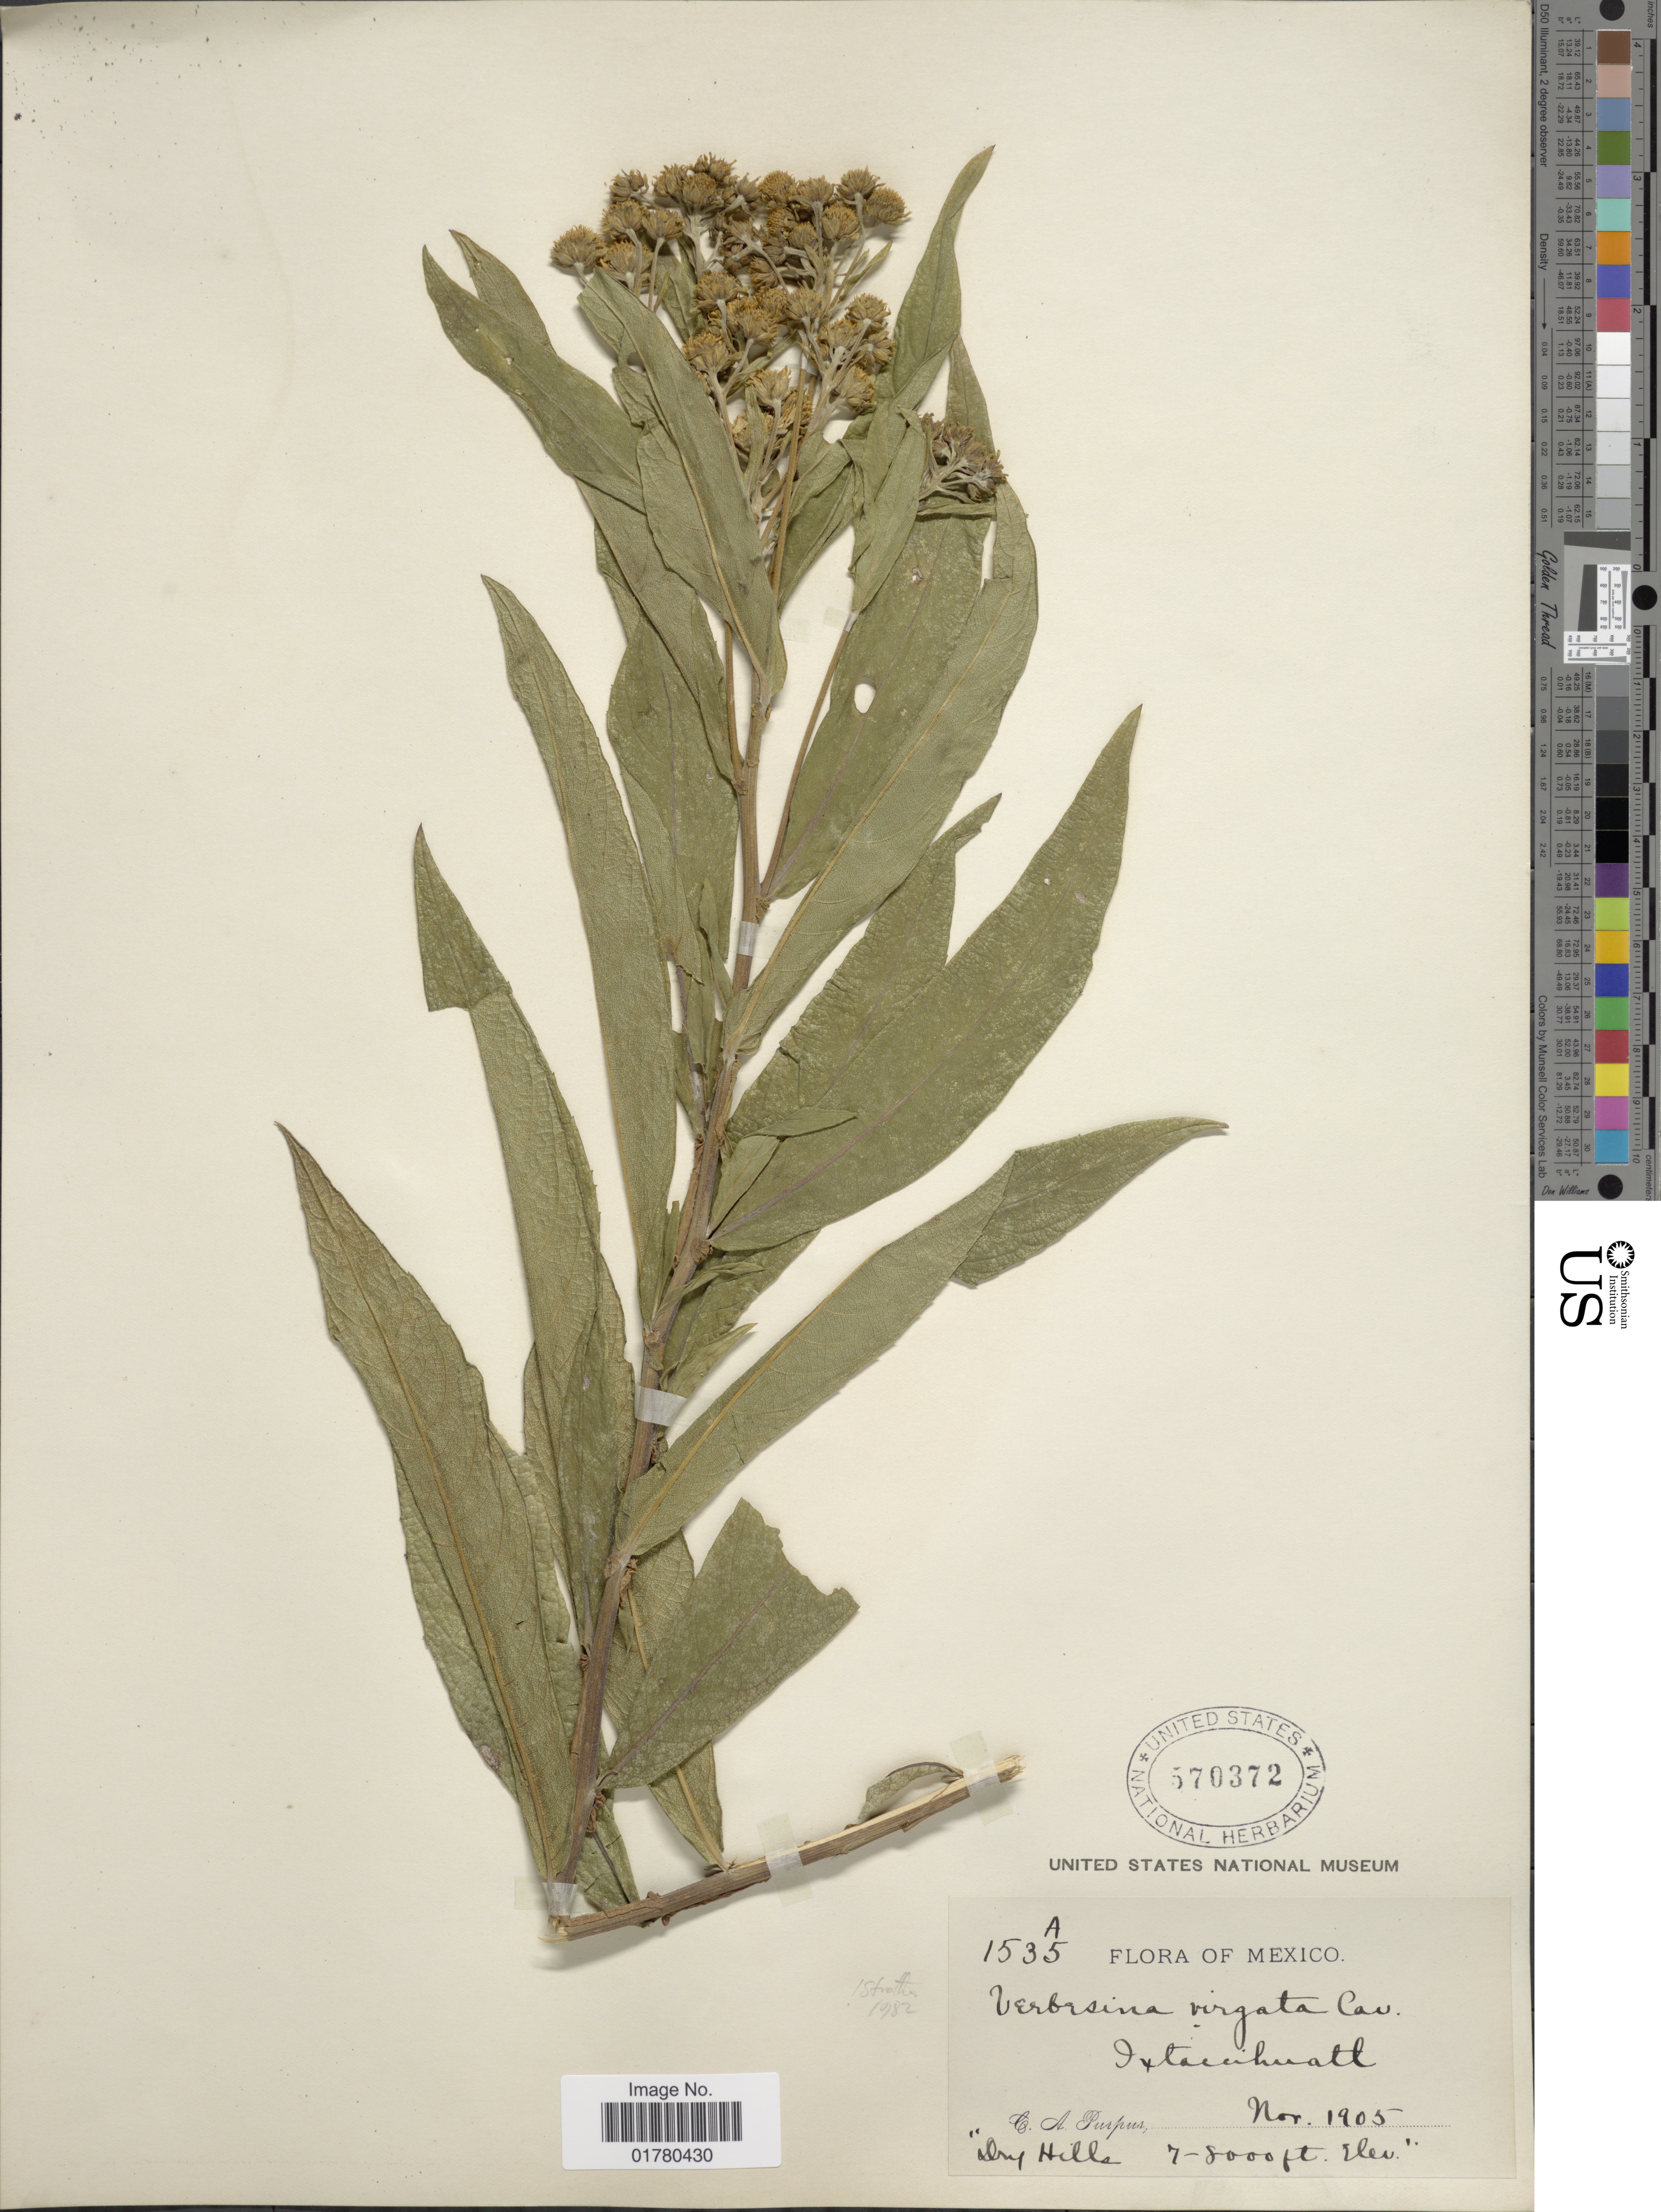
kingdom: Plantae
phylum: Tracheophyta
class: Magnoliopsida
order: Asterales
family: Asteraceae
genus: Verbesina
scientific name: Verbesina virgata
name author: Cav.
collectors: C. A. Purpus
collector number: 1535A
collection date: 1905-11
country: Mexico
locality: Ixtaccihuatl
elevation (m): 2134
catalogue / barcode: US 570372